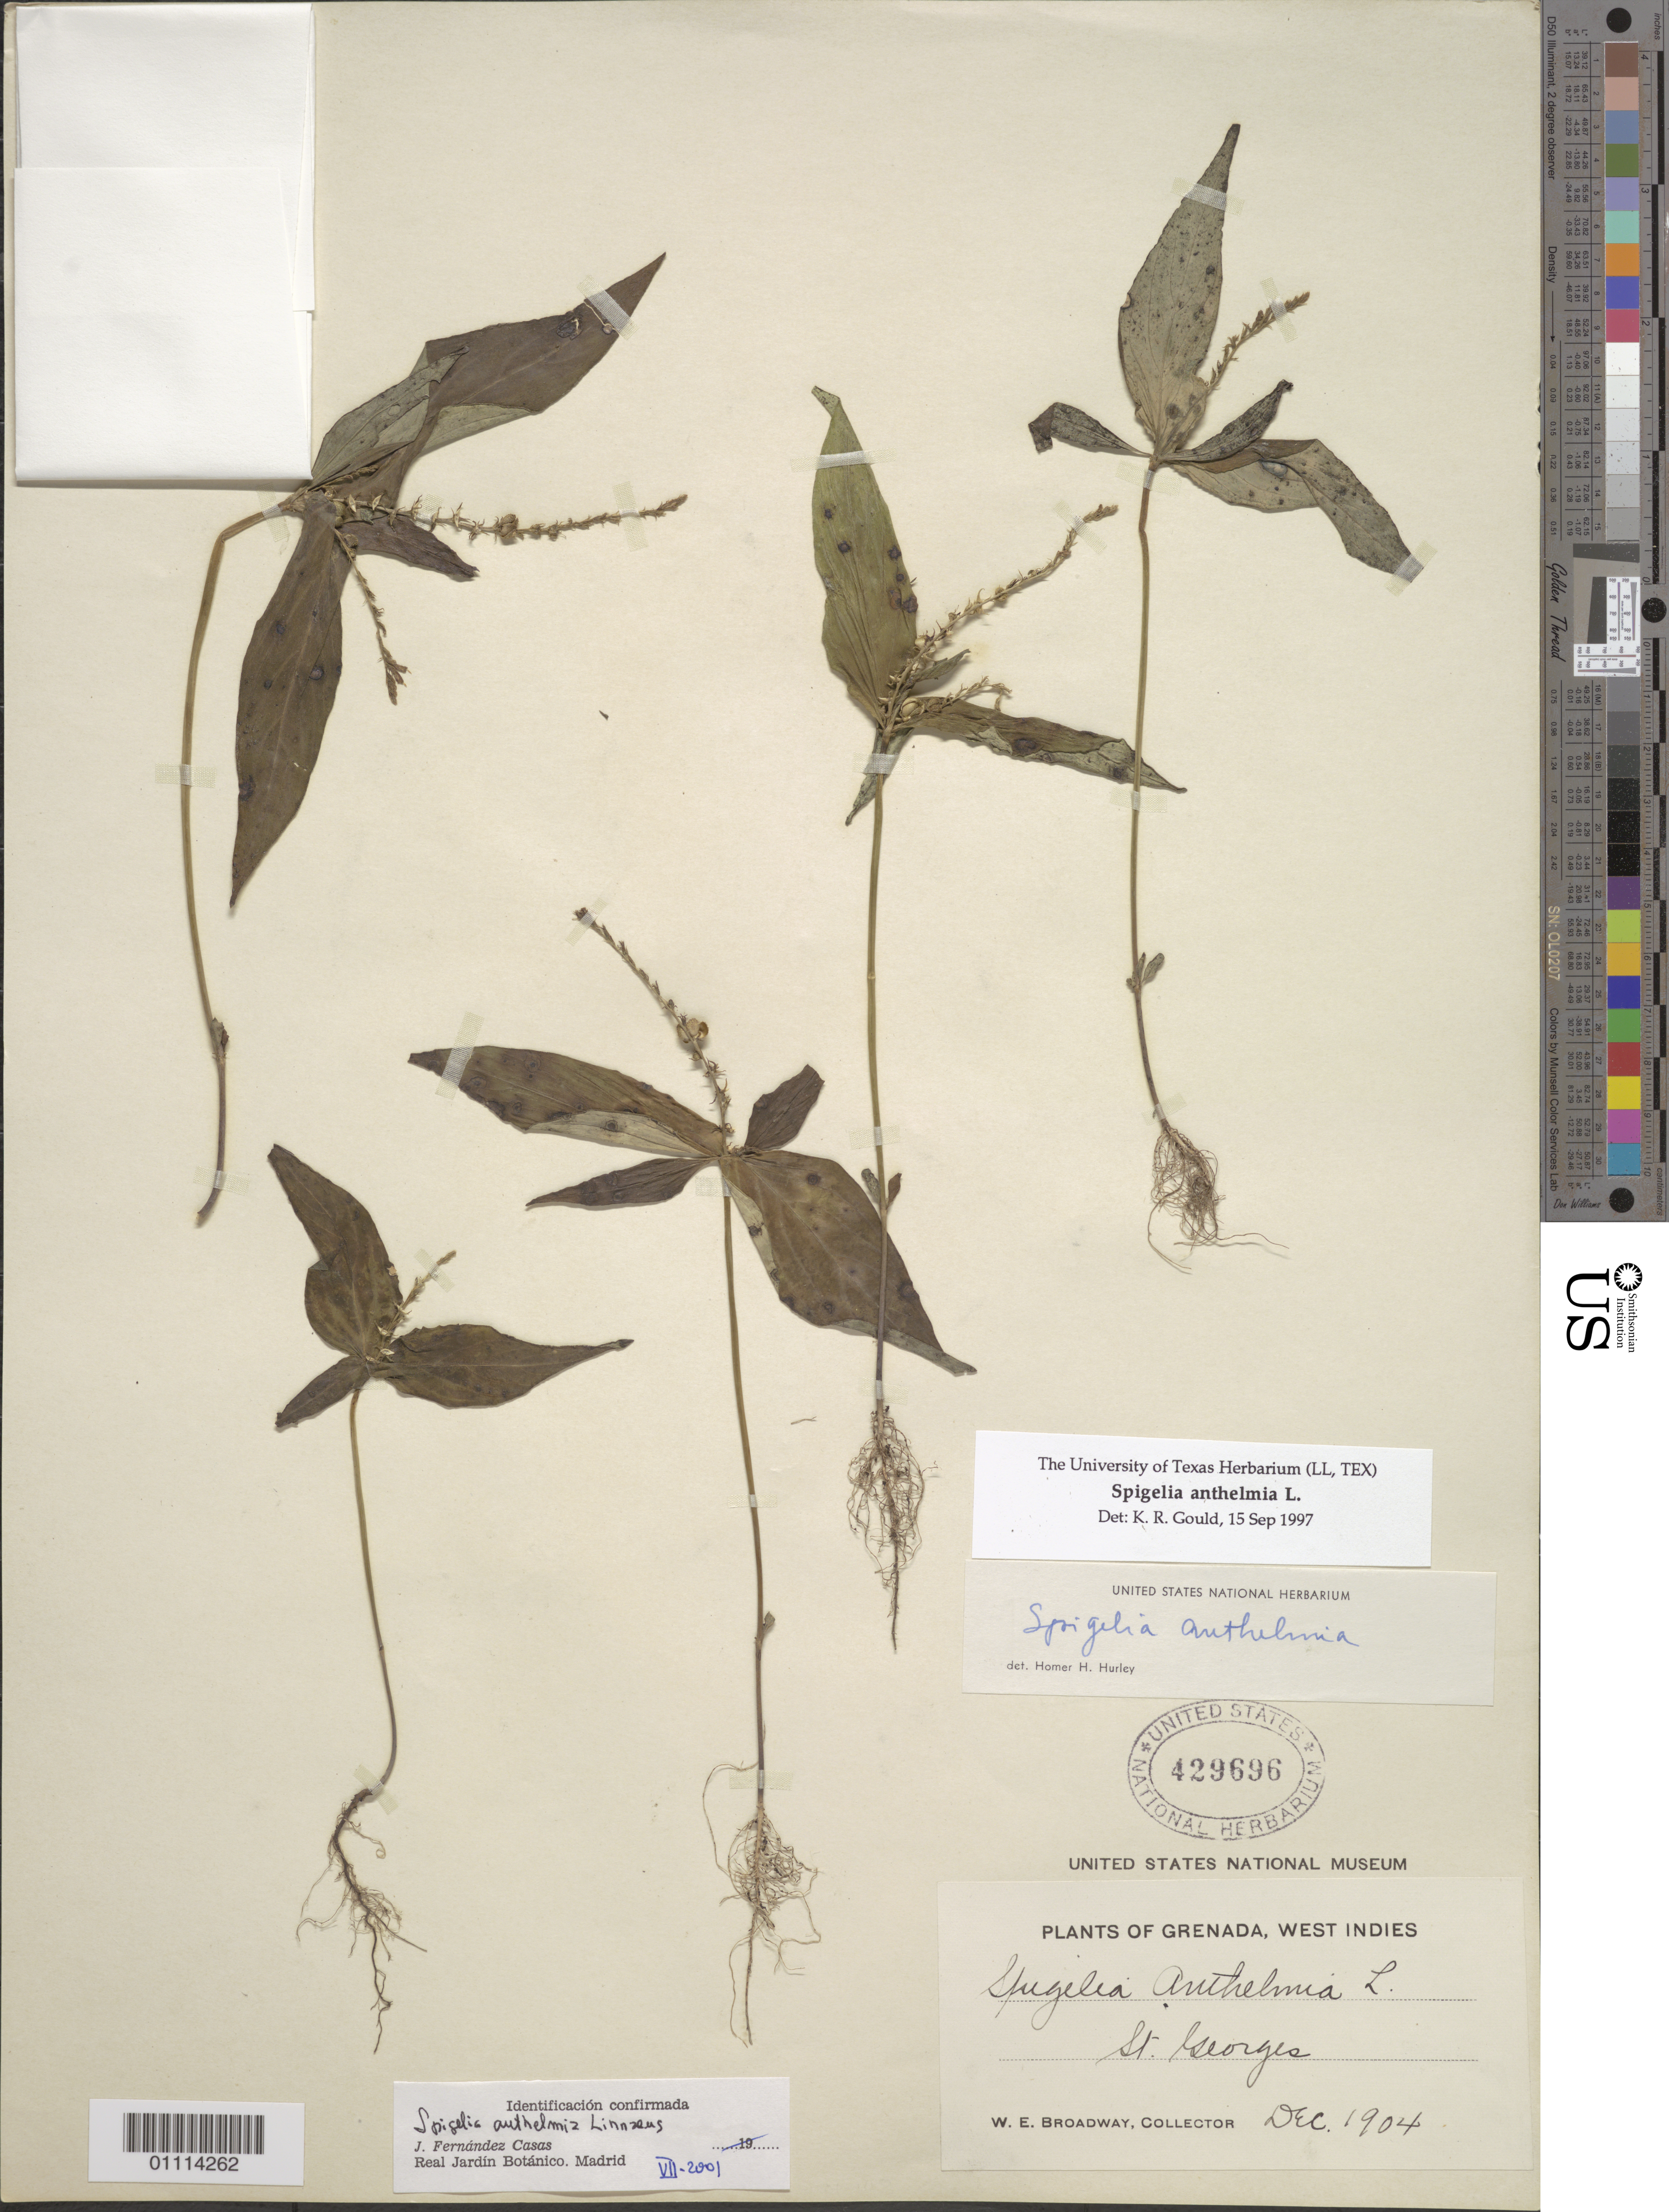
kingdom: Plantae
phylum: Tracheophyta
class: Magnoliopsida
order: Gentianales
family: Loganiaceae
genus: Spigelia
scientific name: Spigelia anthelmia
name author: L.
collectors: W. E. Broadway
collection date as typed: Dec 1904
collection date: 1904-12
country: Grenada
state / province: Saint George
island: Grenada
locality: St. George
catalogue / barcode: US 429696